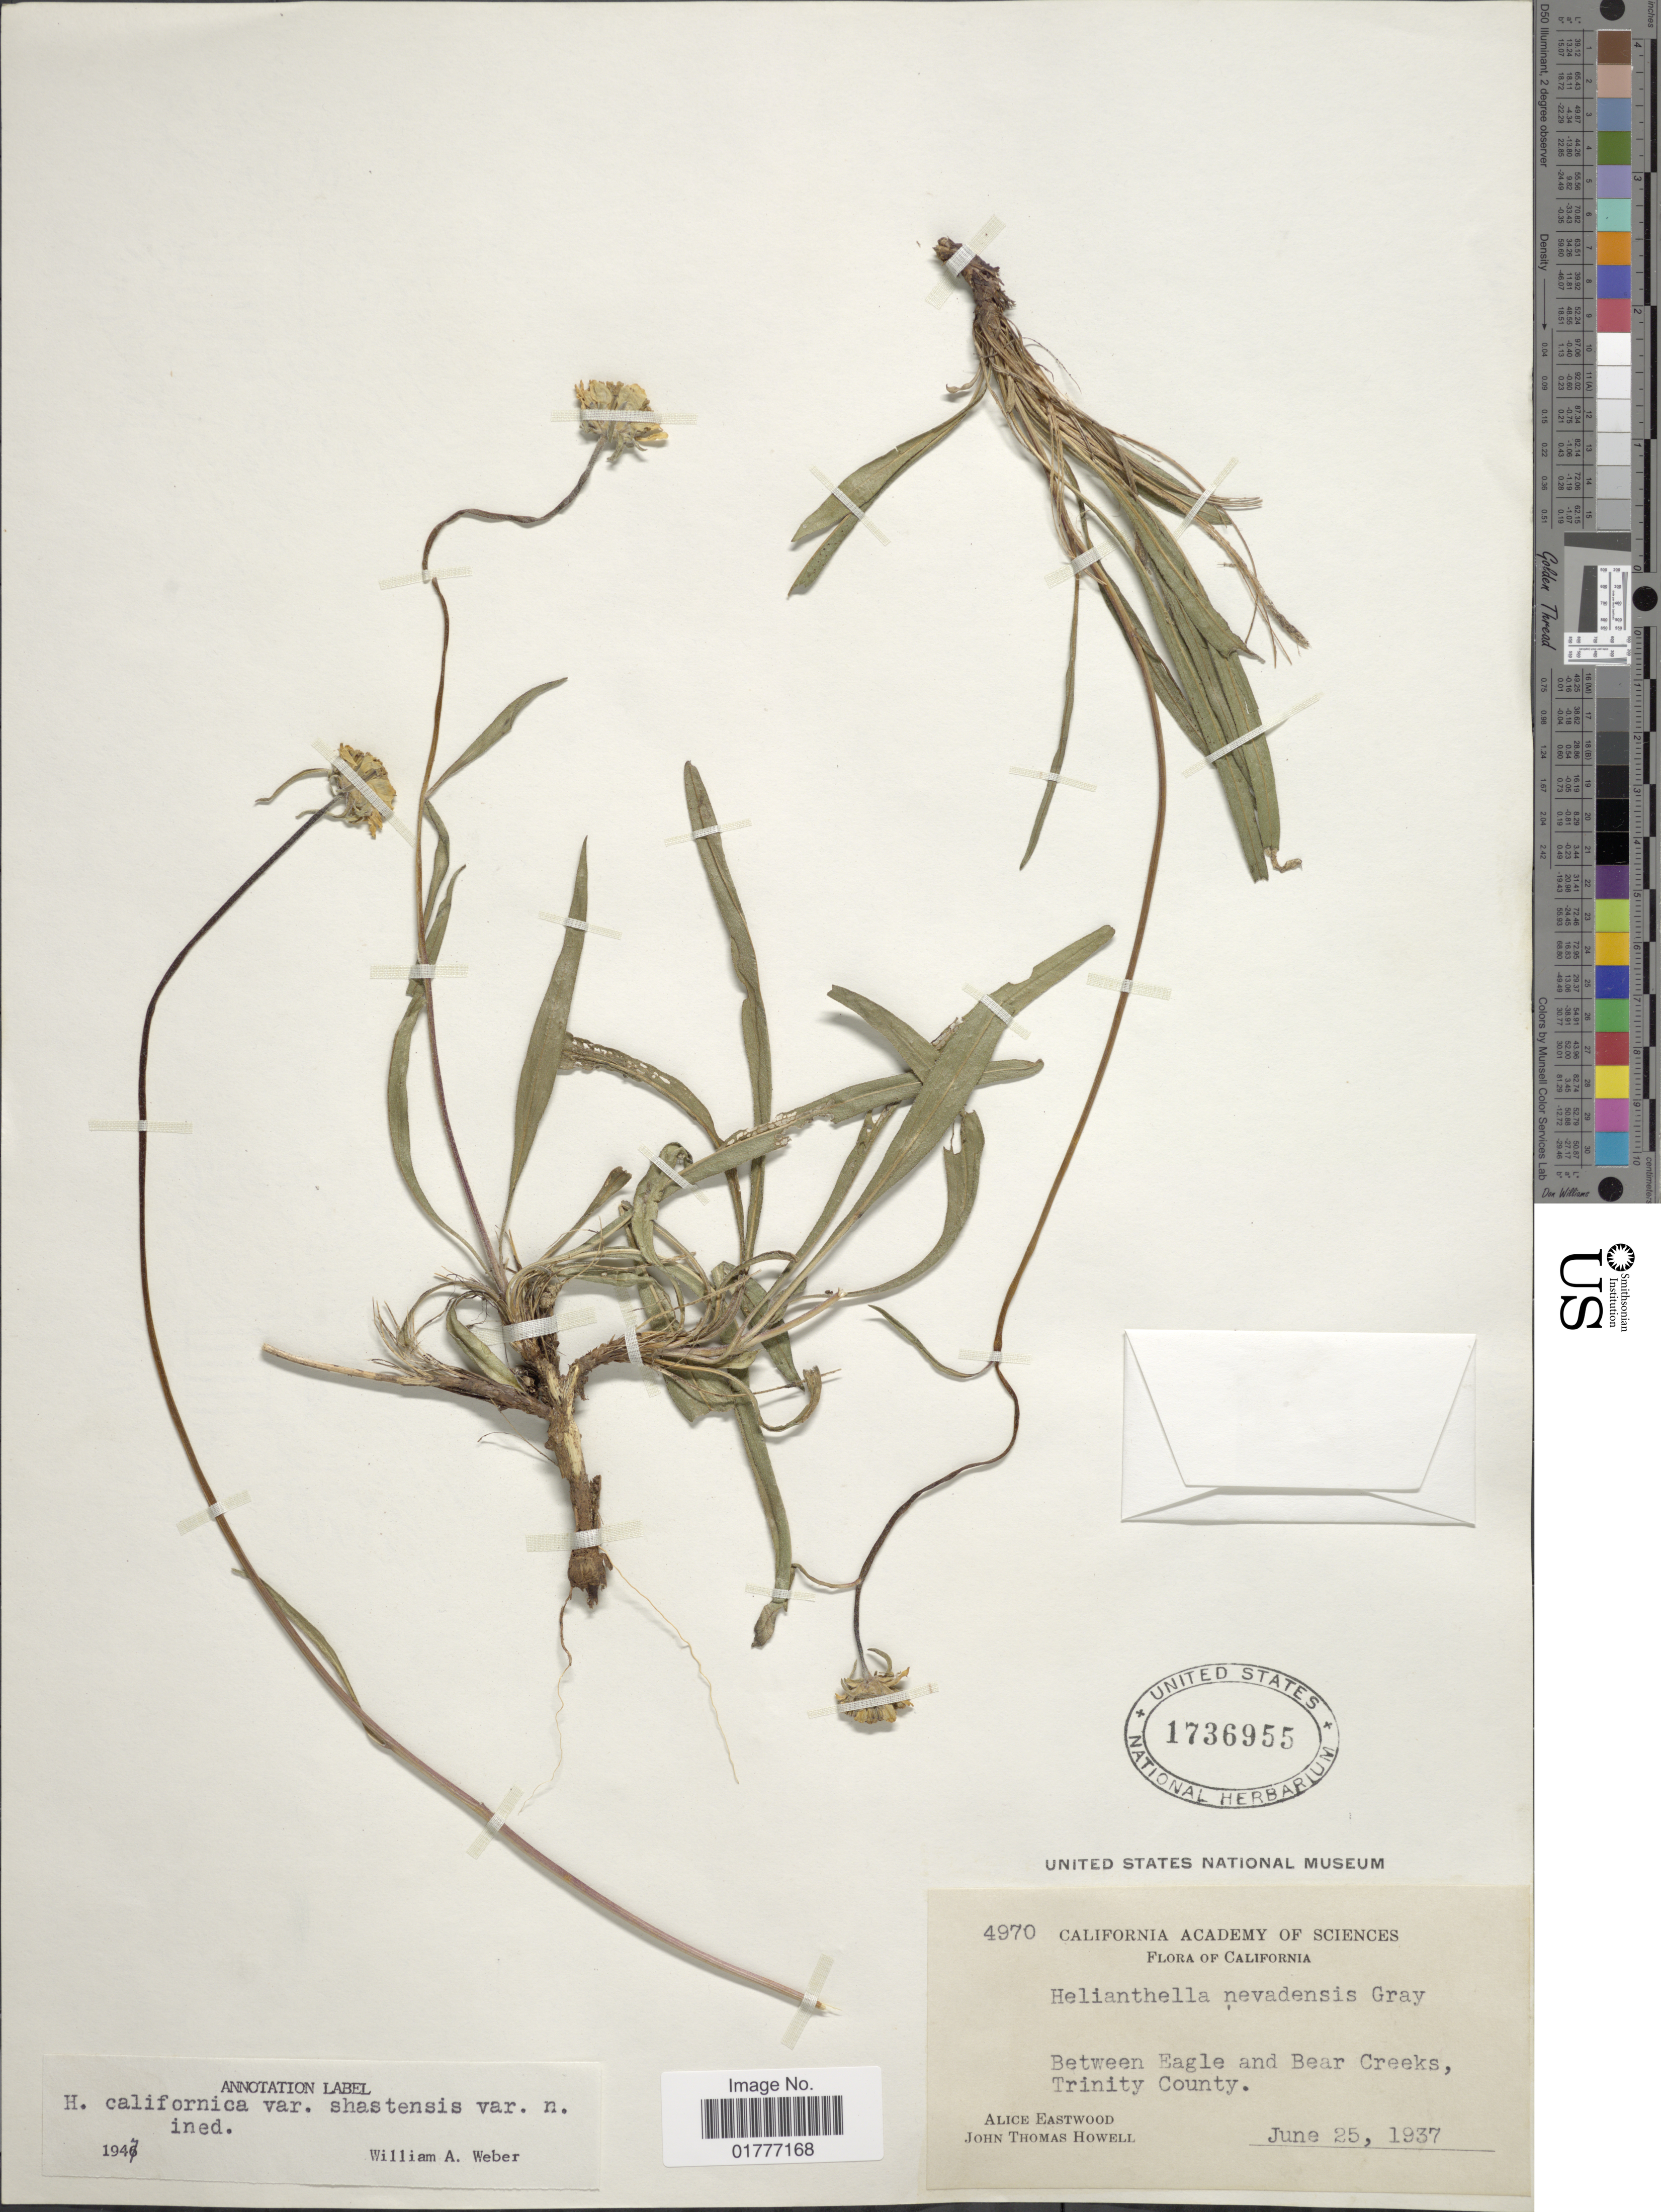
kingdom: Plantae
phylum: Tracheophyta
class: Magnoliopsida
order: Asterales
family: Asteraceae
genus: Helianthella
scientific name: Helianthella californica var. shastensis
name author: W.A. Weber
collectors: A. Eastwood & J. T. Howell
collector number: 4970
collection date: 1937-06-25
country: United States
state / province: California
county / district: Trinity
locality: Between Eagle and Bear Creeks, Trinity County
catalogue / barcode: US 1736955